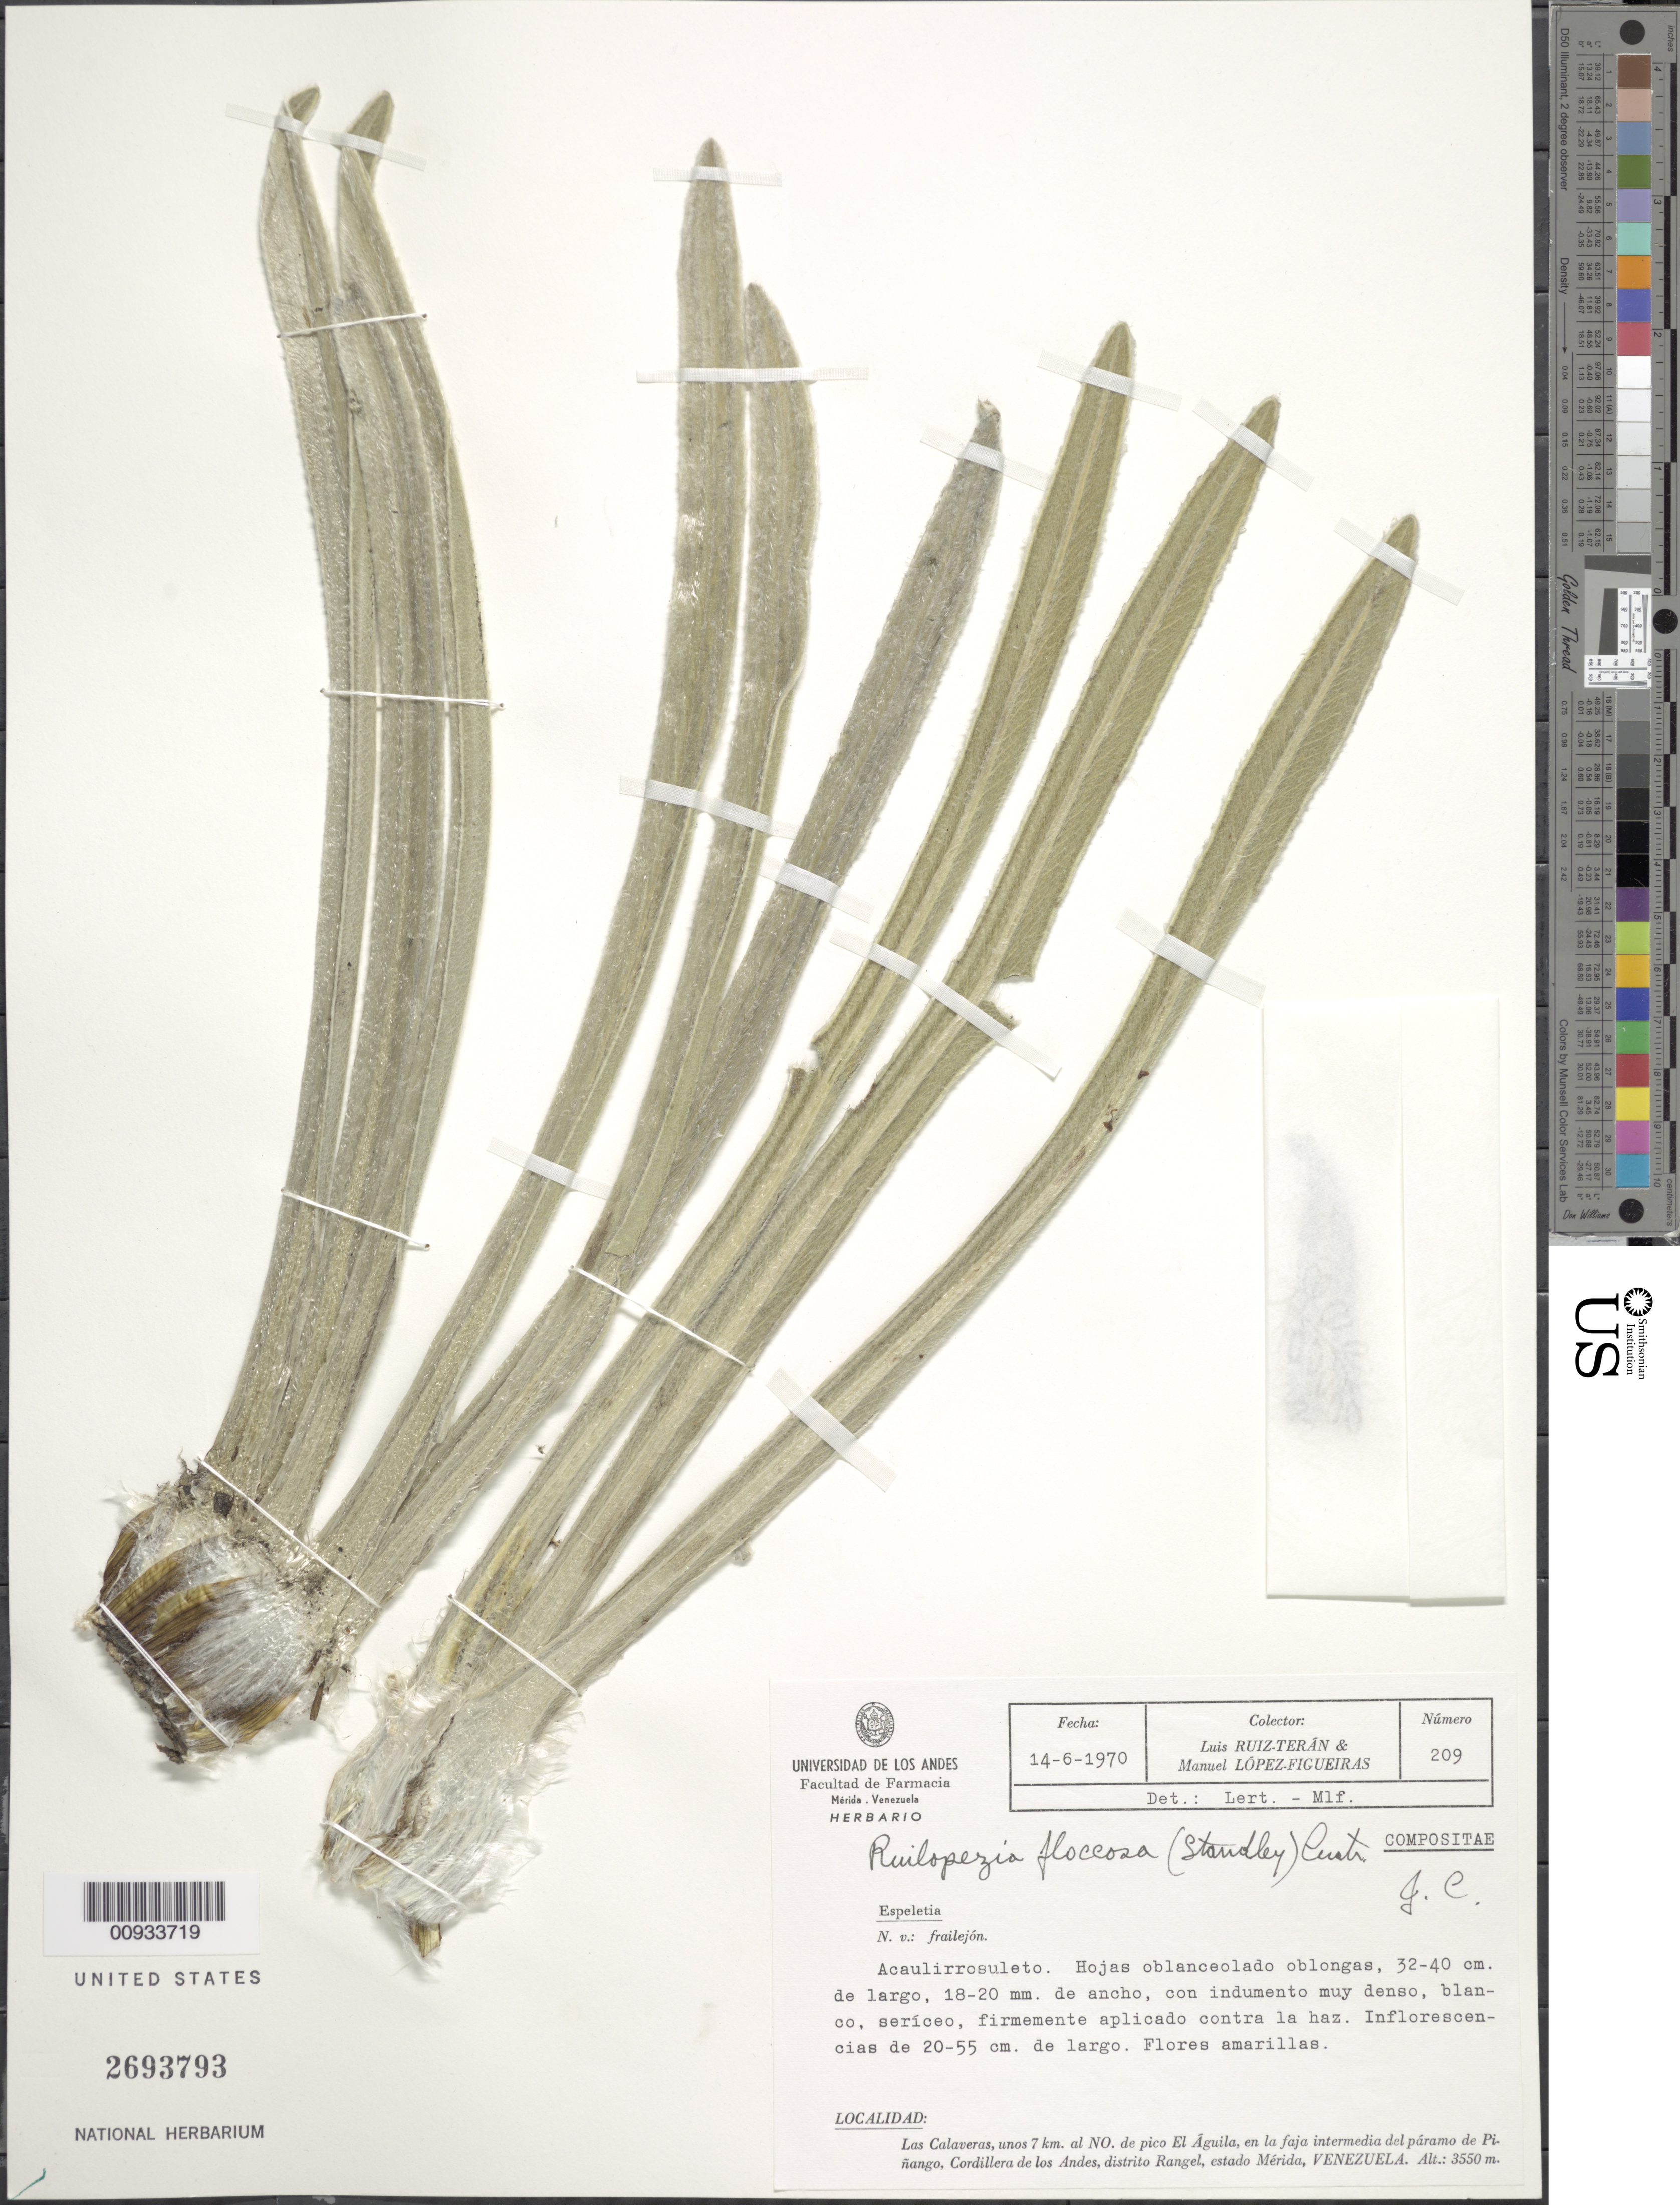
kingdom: Plantae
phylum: Tracheophyta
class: Magnoliopsida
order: Asterales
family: Asteraceae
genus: Ruilopezia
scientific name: Ruilopezia floccosa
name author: (Standl.) Cuatrec.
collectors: L. Teran & M. López Figueiras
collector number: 209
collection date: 1970-06-14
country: Venezuela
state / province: Mérida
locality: Las Calaveras, unos 7 km al NO de pico El Aguila, en la faja intermedia del paramo de Pinango, Cordillera de Los Andes, Distrito Rangel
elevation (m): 3550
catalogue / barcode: US 2693793